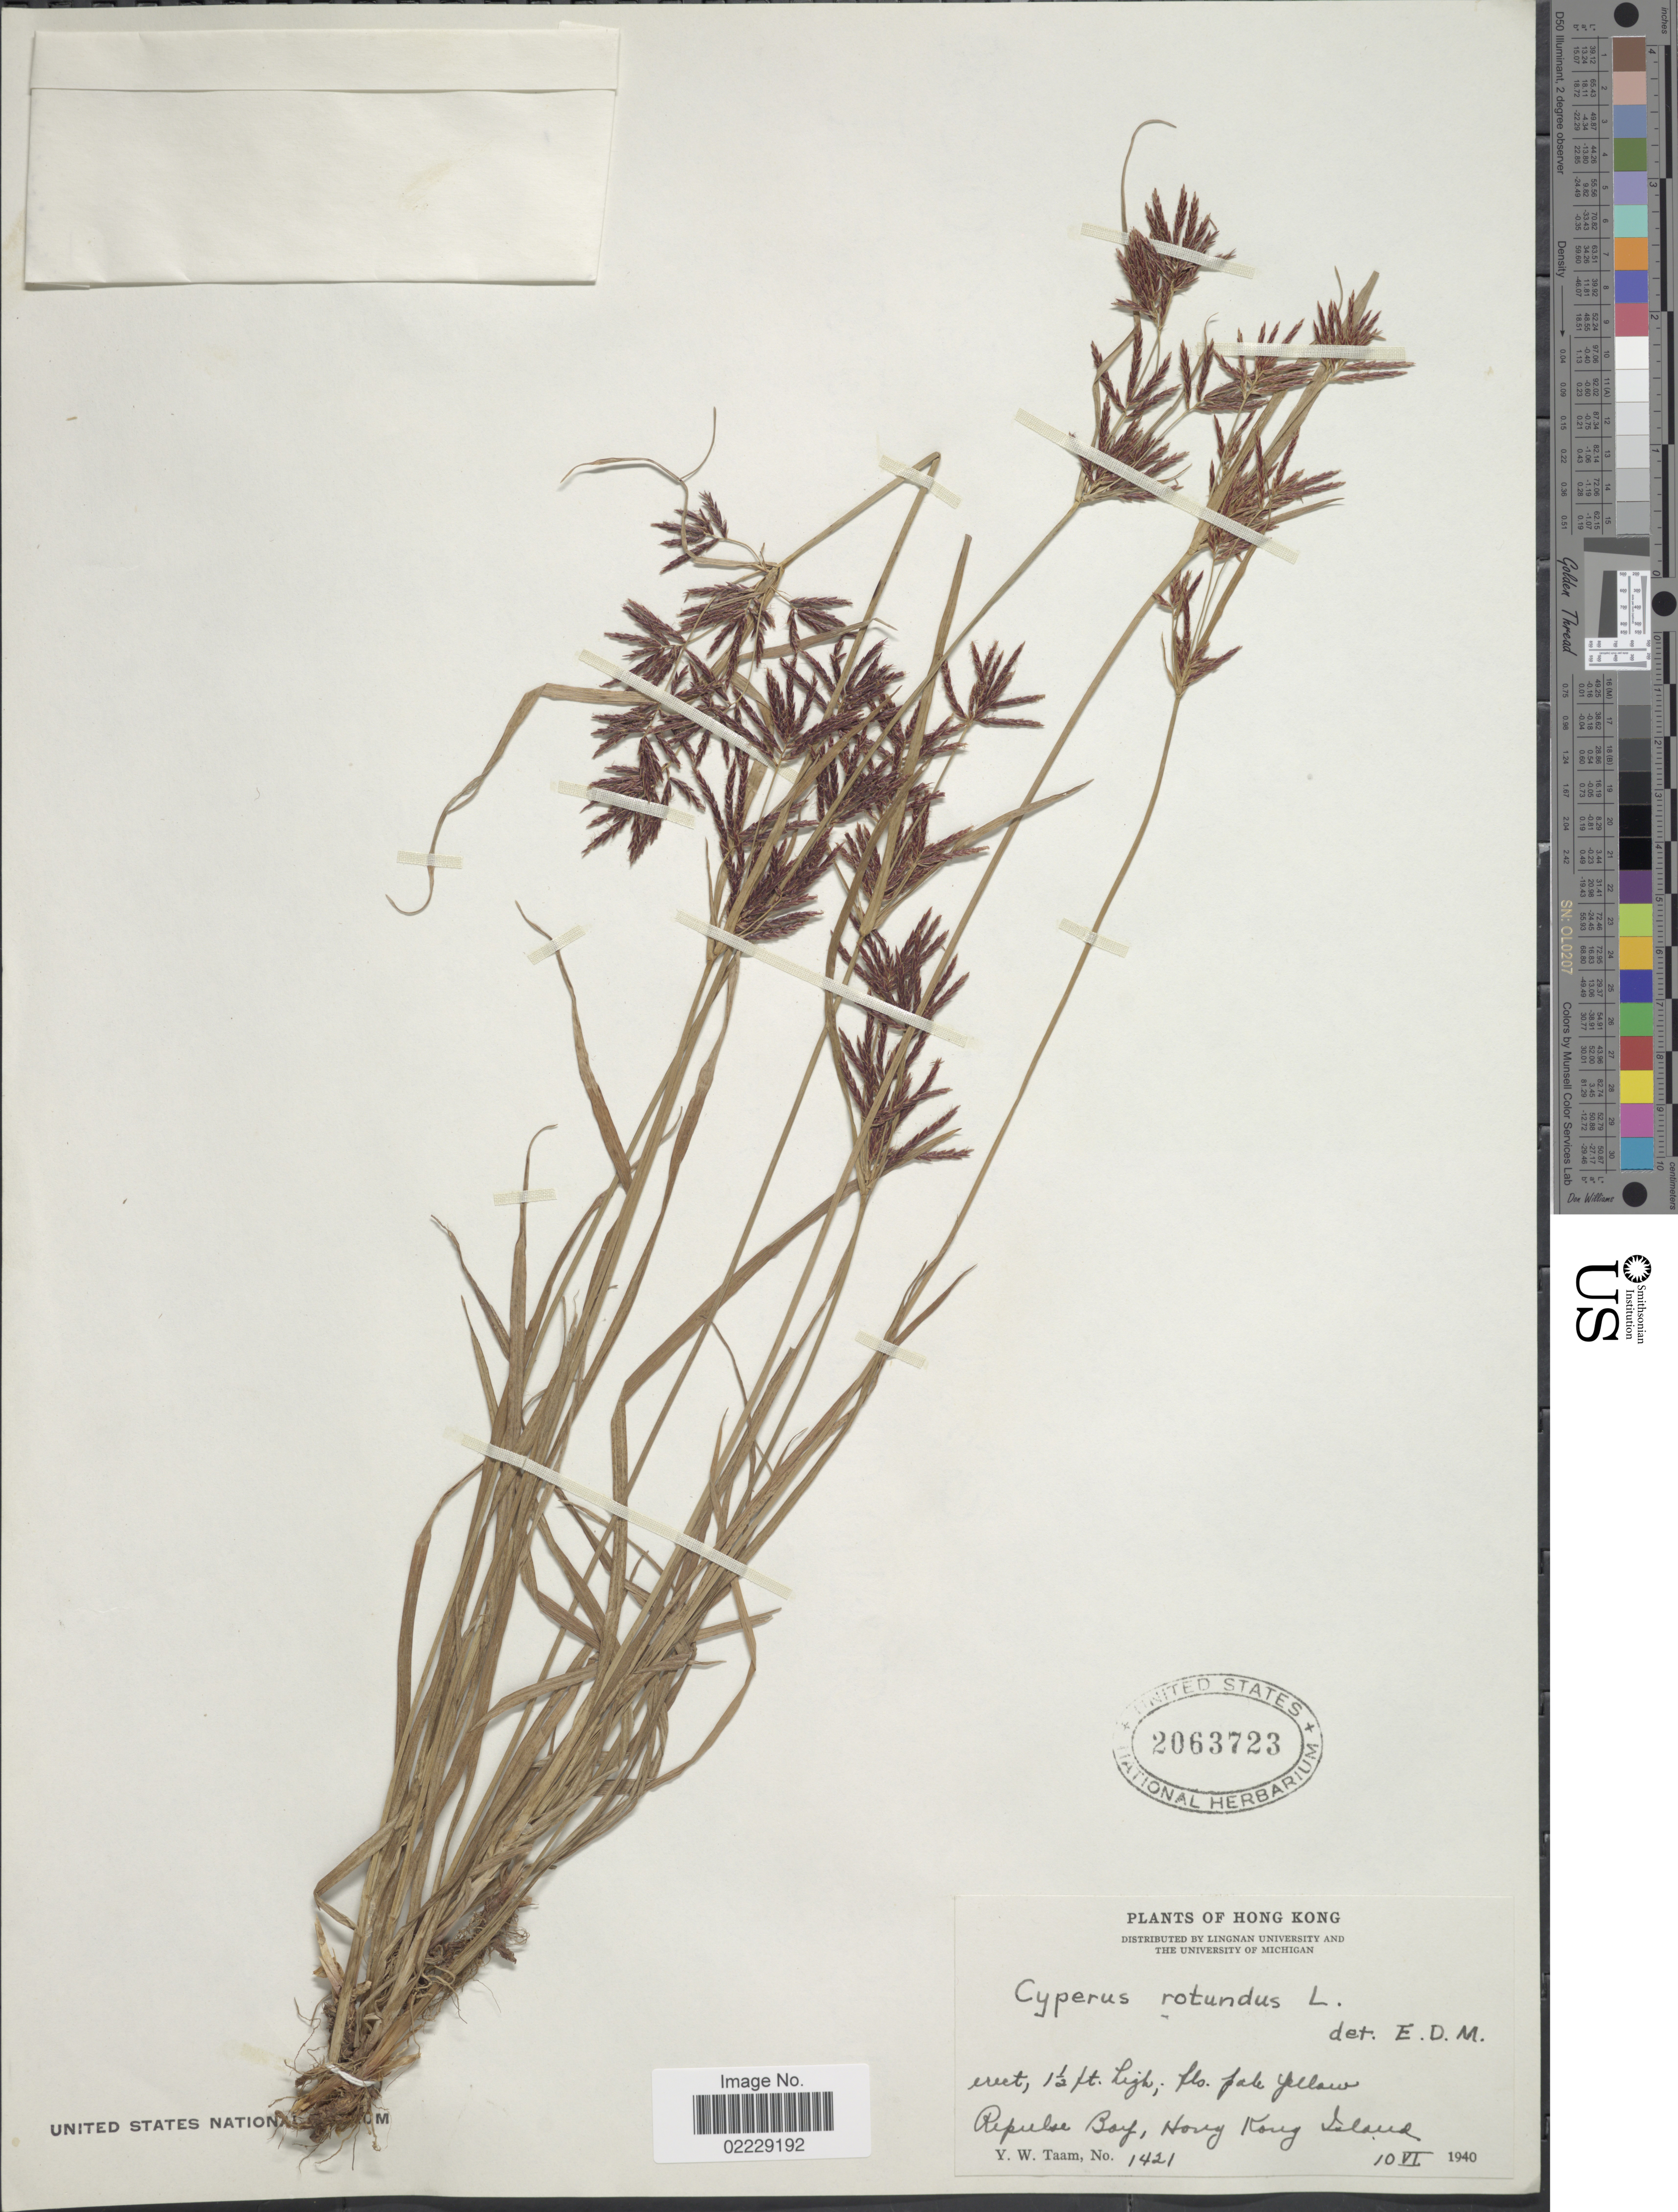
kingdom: Plantae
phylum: Tracheophyta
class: Liliopsida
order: Poales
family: Cyperaceae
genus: Cyperus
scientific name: Cyperus rotundus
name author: L.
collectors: Y. W. Taam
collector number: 1421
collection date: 1940-06-10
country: China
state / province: Hong Kong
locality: Repulse Bay, Hong Kong Island.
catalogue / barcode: US 2063723